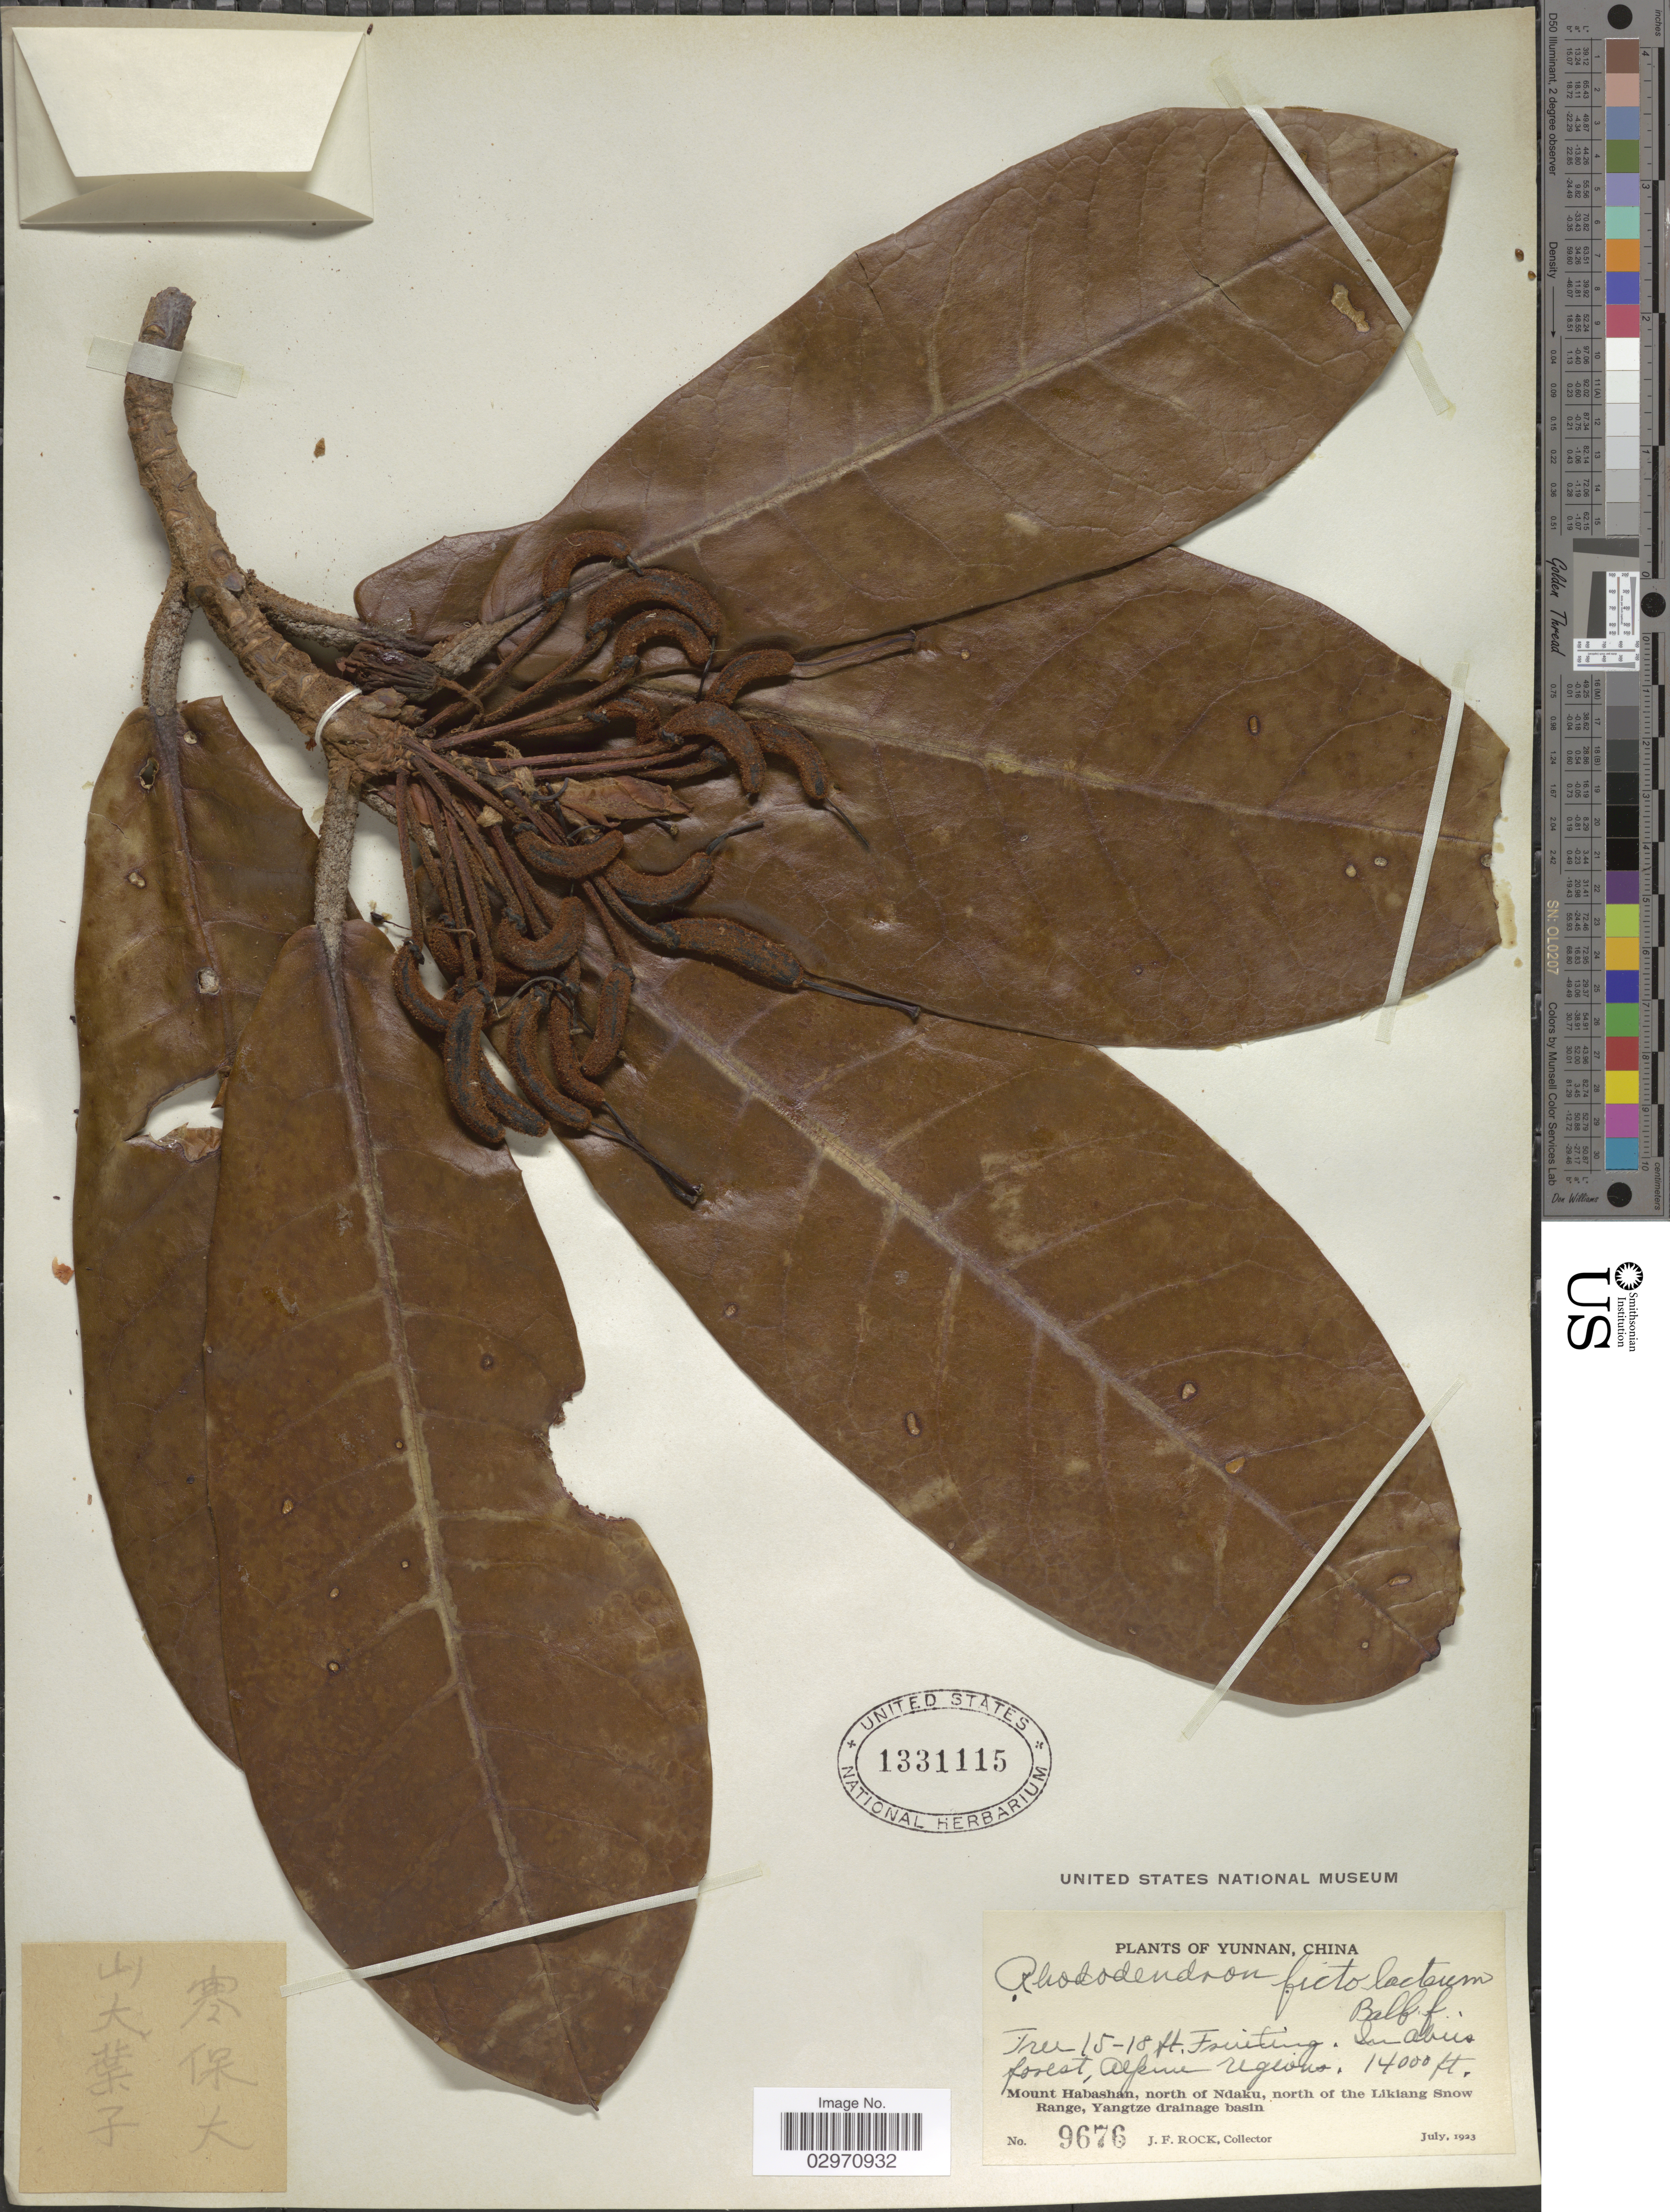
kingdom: Plantae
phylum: Tracheophyta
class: Magnoliopsida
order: Ericales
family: Ericaceae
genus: Rhododendron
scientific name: Rhododendron fictolacteum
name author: Balf. f.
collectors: J. Rock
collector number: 9676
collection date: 1923-07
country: China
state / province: Yunnan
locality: Mount Habashan, north of Ndaku, north of the Likiang Snow Range, Yangtze drainage basin.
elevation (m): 4267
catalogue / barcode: US 1331115